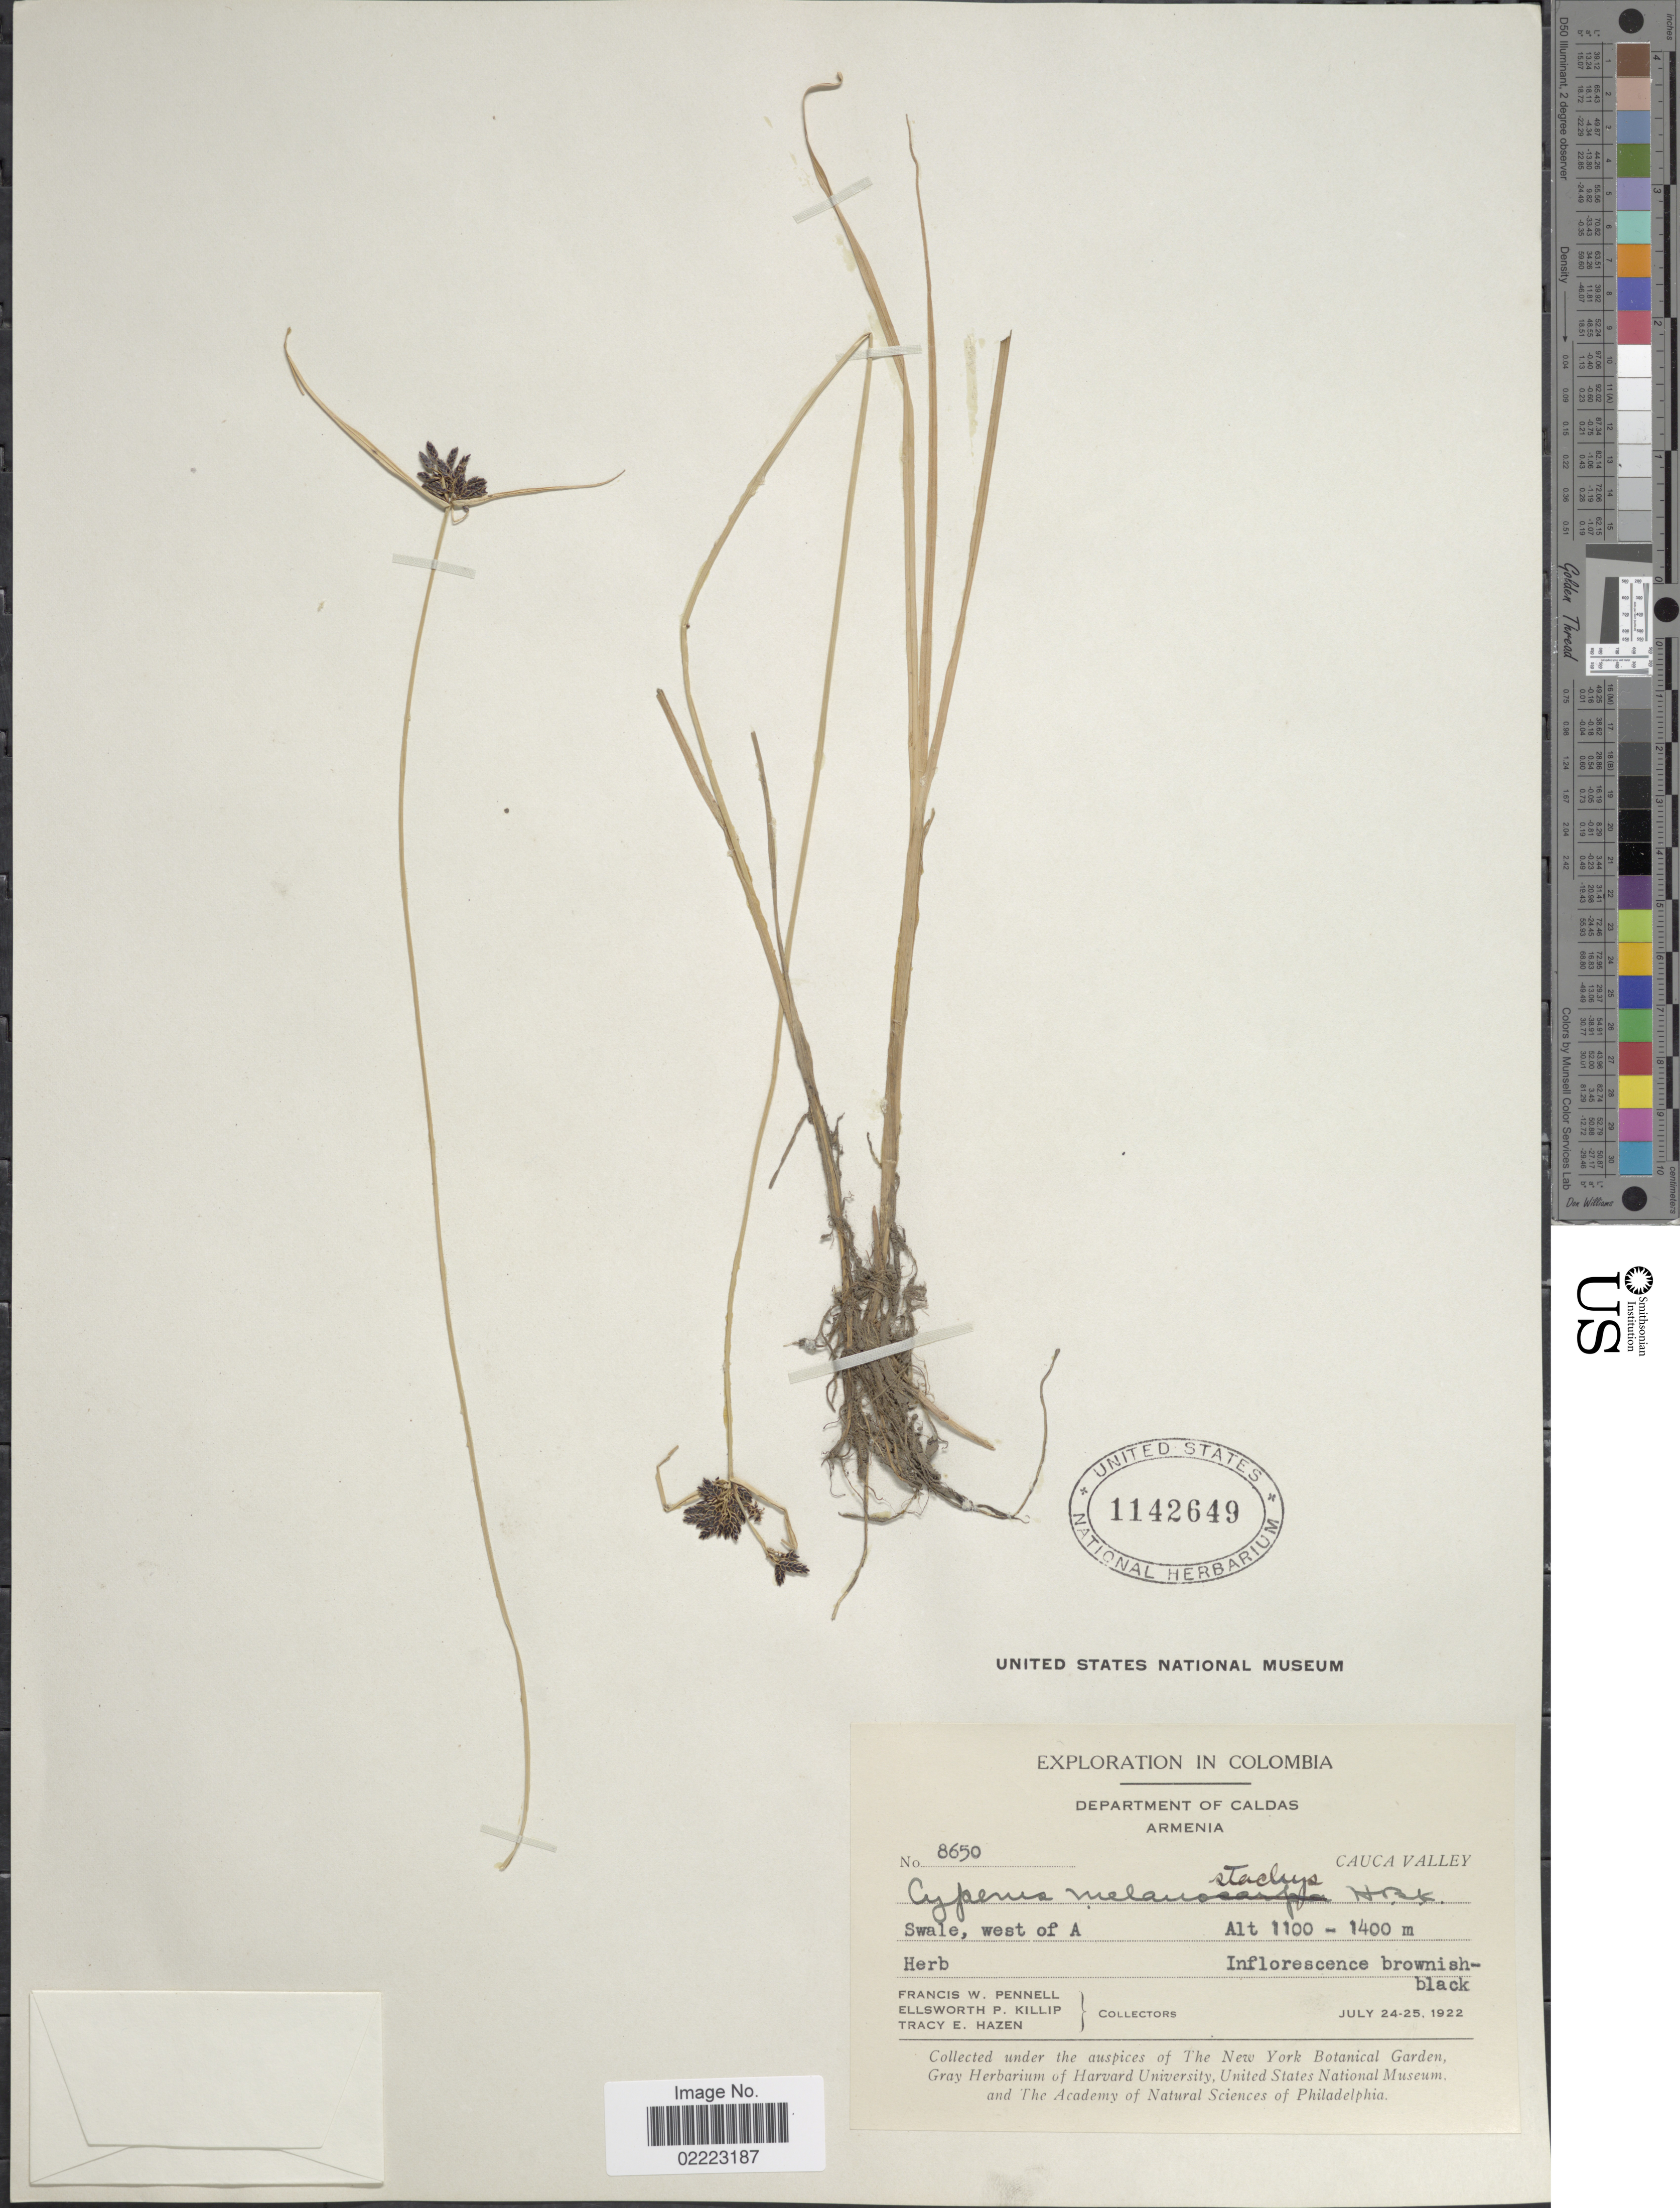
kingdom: Plantae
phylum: Tracheophyta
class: Liliopsida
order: Poales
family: Cyperaceae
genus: Cyperus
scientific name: Cyperus niger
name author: Ruiz & Pav.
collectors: F. W. Pennell, E. P. Killip & T. E. Hazen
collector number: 8650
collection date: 1922-07-24/1922-07-25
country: Colombia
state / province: Caldas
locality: Department of Caldas, Armenia, Cauca Valley, Swale, west of A.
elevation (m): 1100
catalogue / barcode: US 1142649